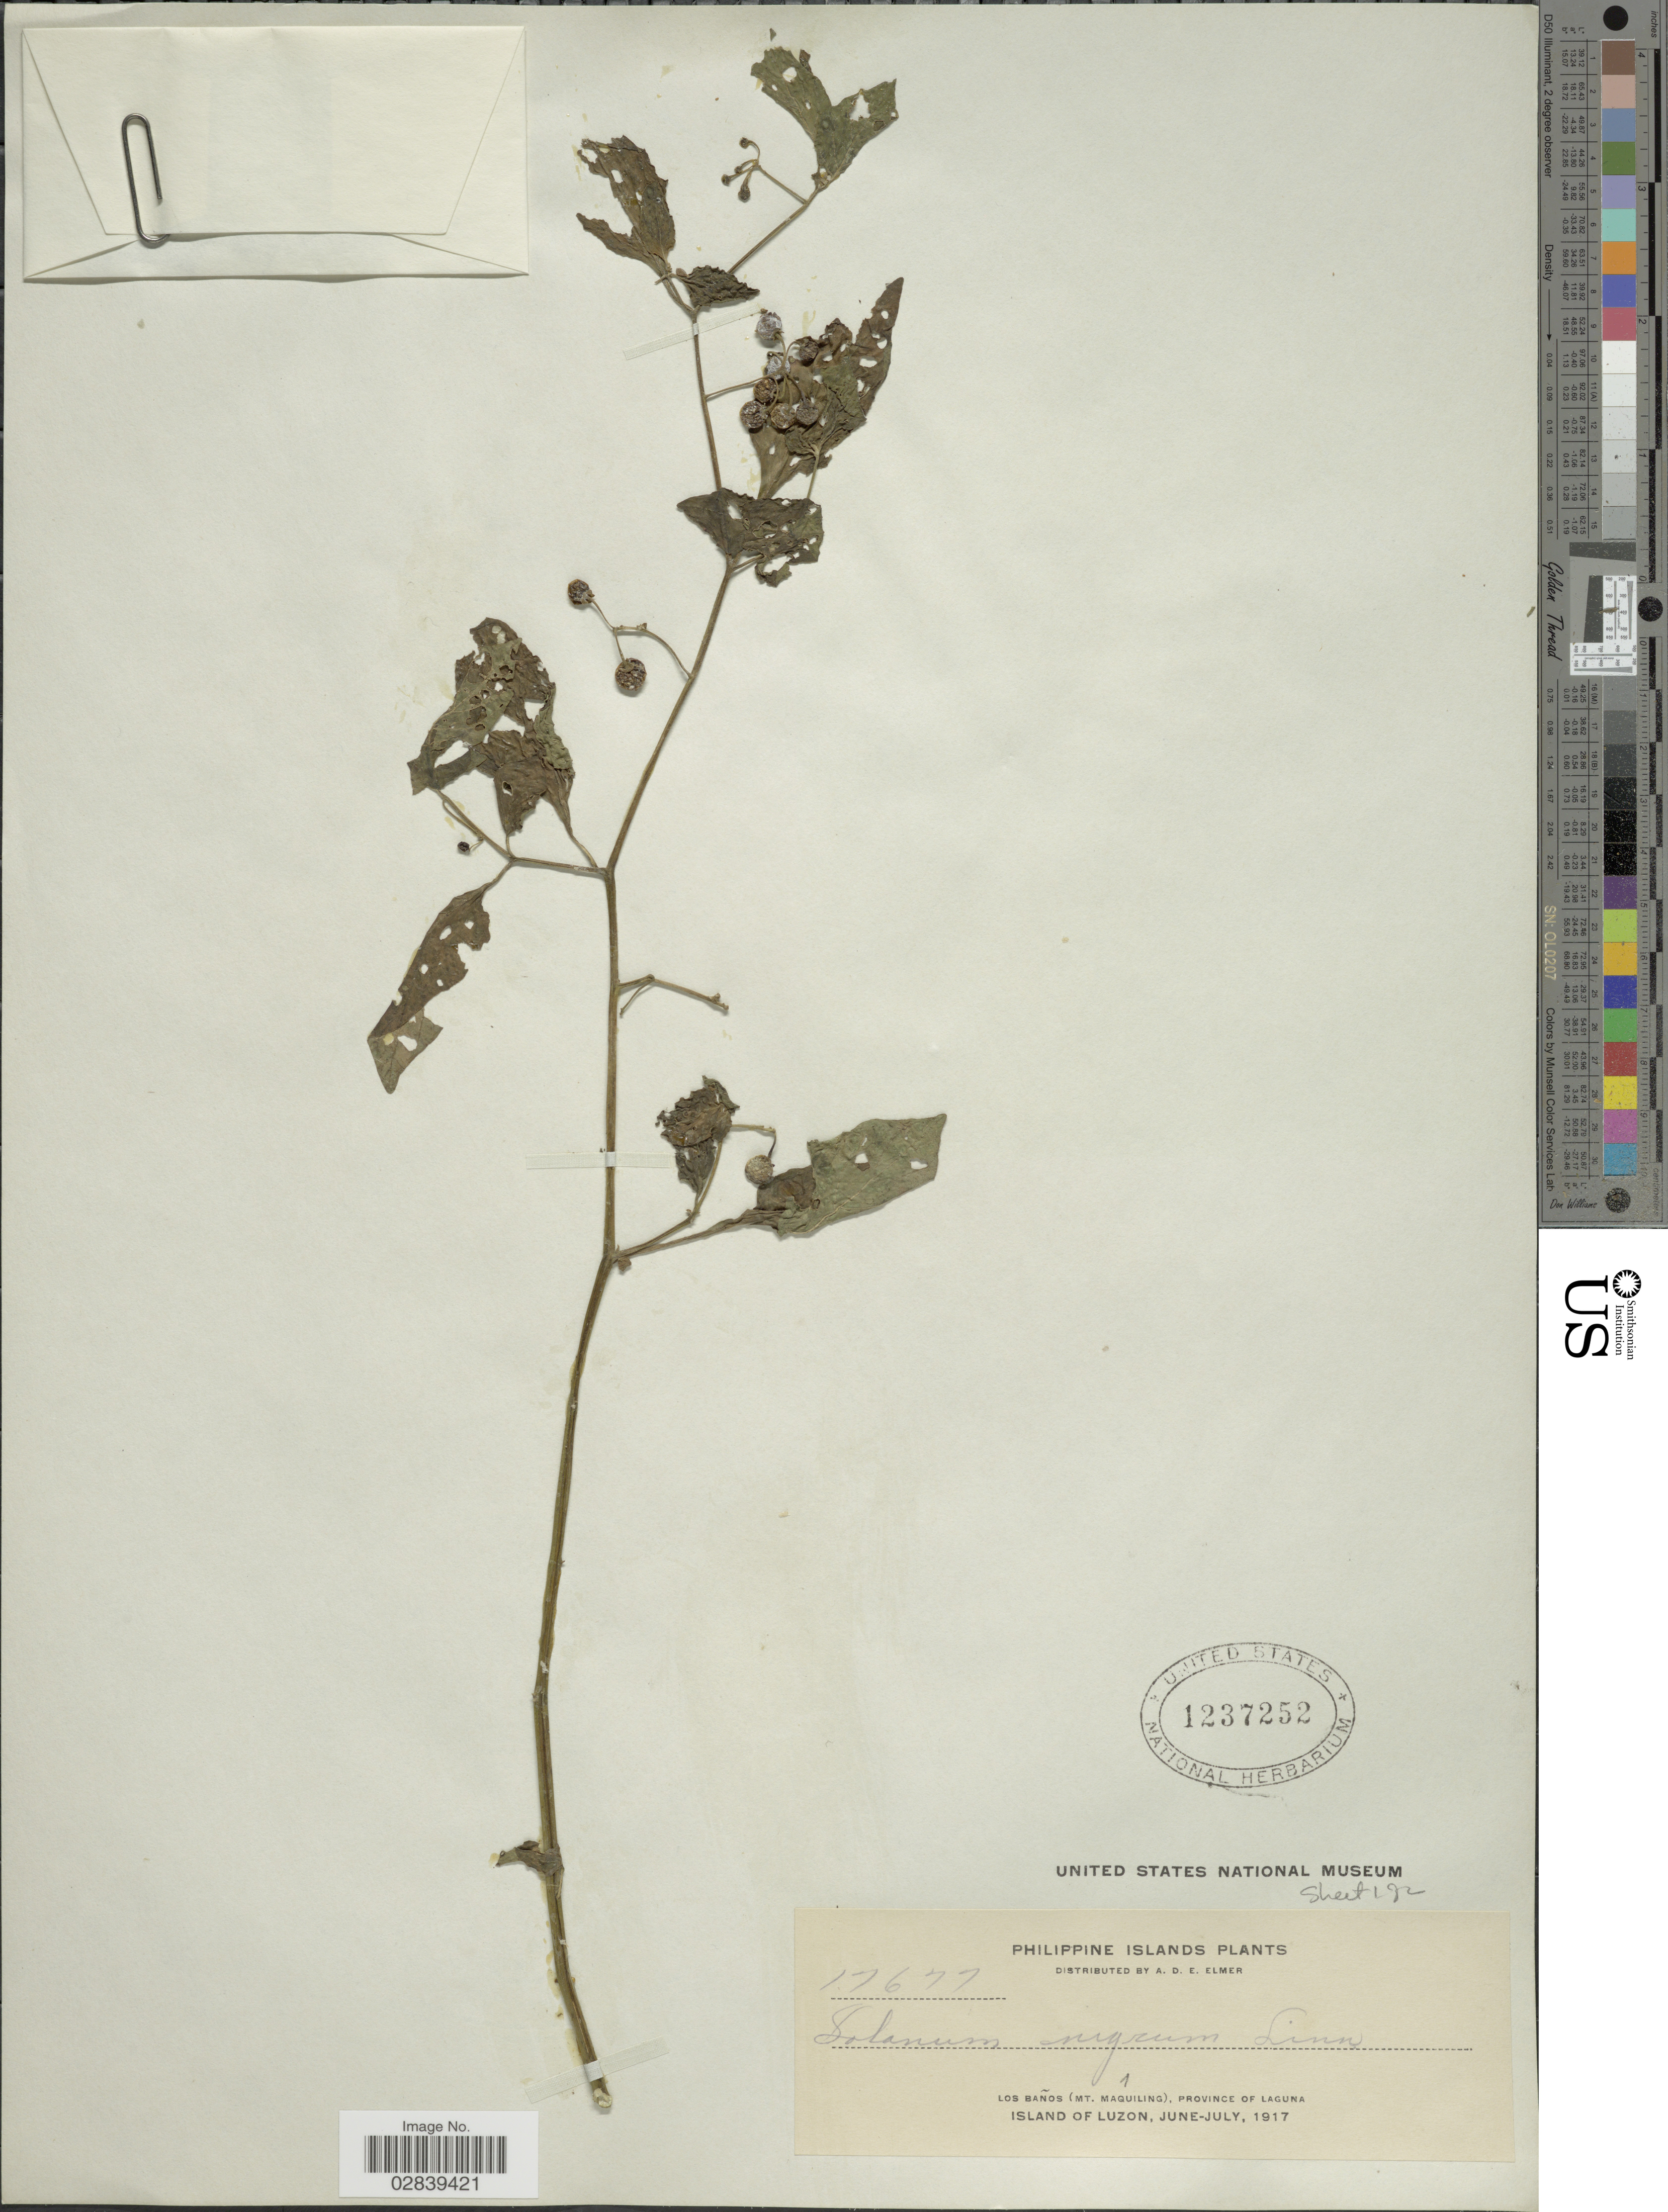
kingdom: Plantae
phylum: Tracheophyta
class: Magnoliopsida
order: Solanales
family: Solanaceae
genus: Solanum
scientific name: Solanum nigrum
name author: L.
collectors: A. D. E. Elmer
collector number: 17677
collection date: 1917-06/1917-07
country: Philippines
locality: Los Baños (Mt. Maquiling), Province of Laguna, Island of Luzon.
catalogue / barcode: US 1237252